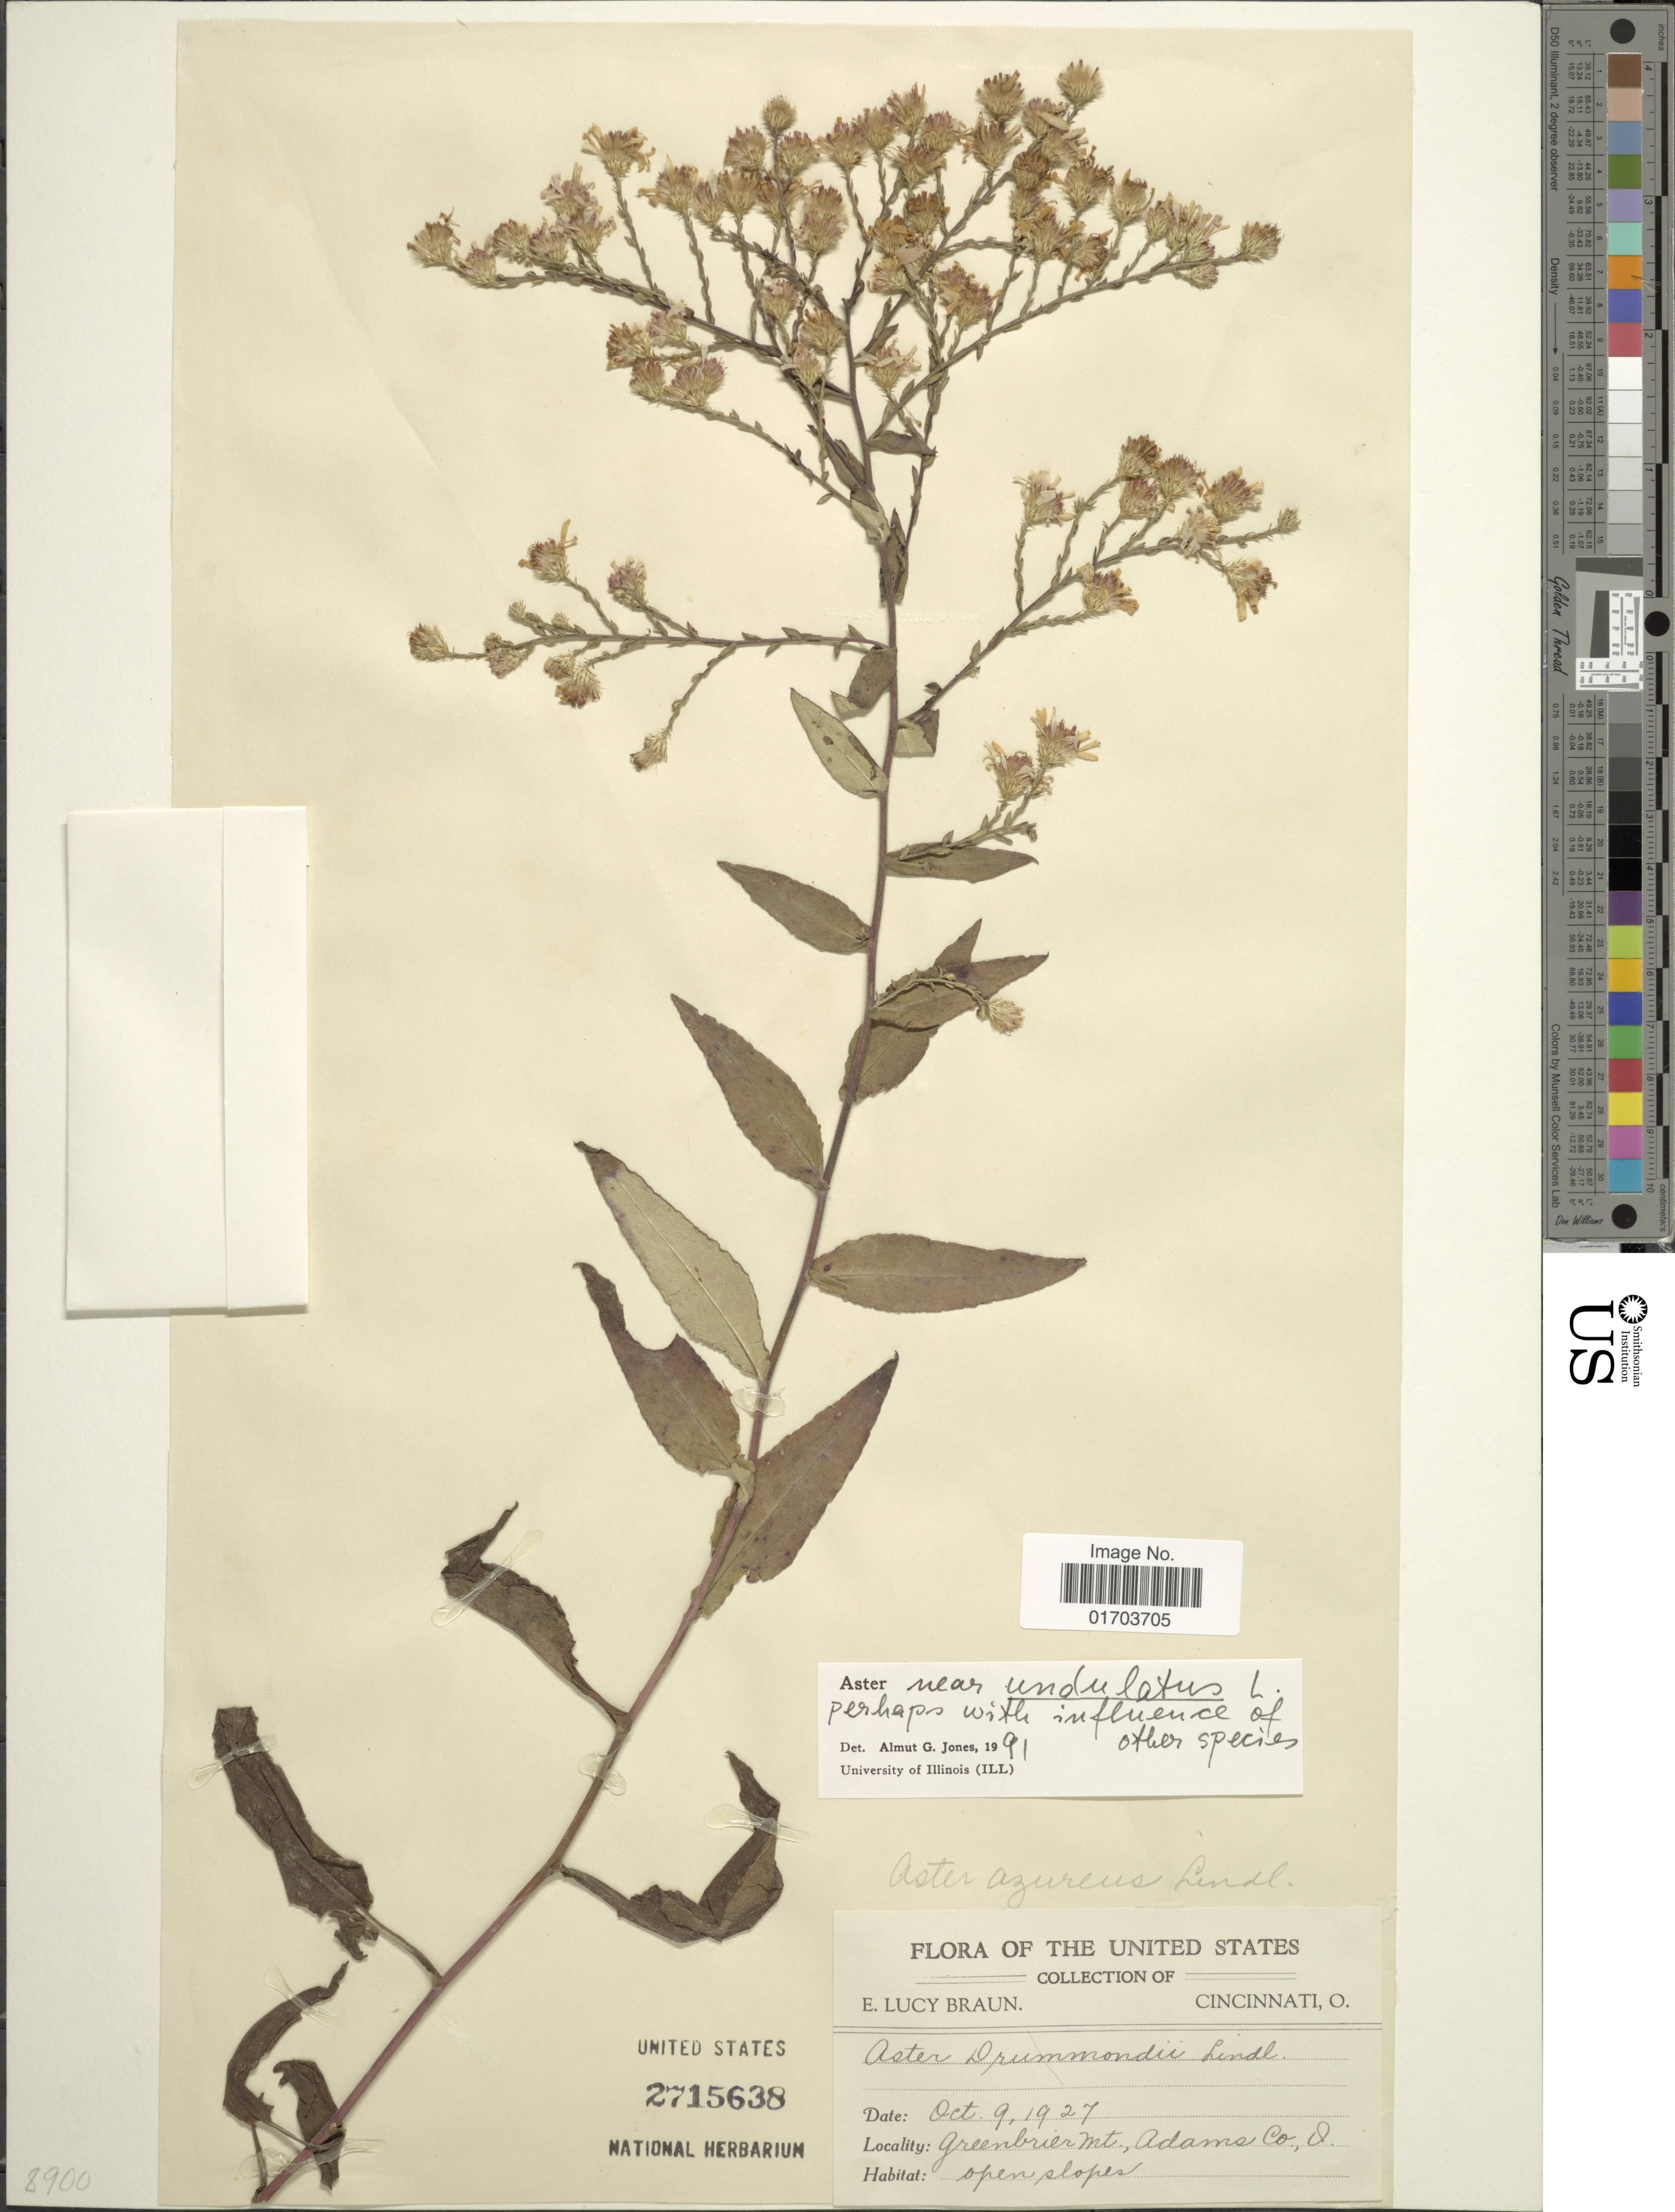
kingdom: Plantae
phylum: Tracheophyta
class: Magnoliopsida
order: Asterales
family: Asteraceae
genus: Symphyotrichum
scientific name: Symphyotrichum undulatum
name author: (L.) G.L. Nesom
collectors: E. L. Braun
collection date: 1927-10-09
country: United States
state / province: Ohio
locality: Greenbrier Mt., Adams Co., O.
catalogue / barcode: US 2715638